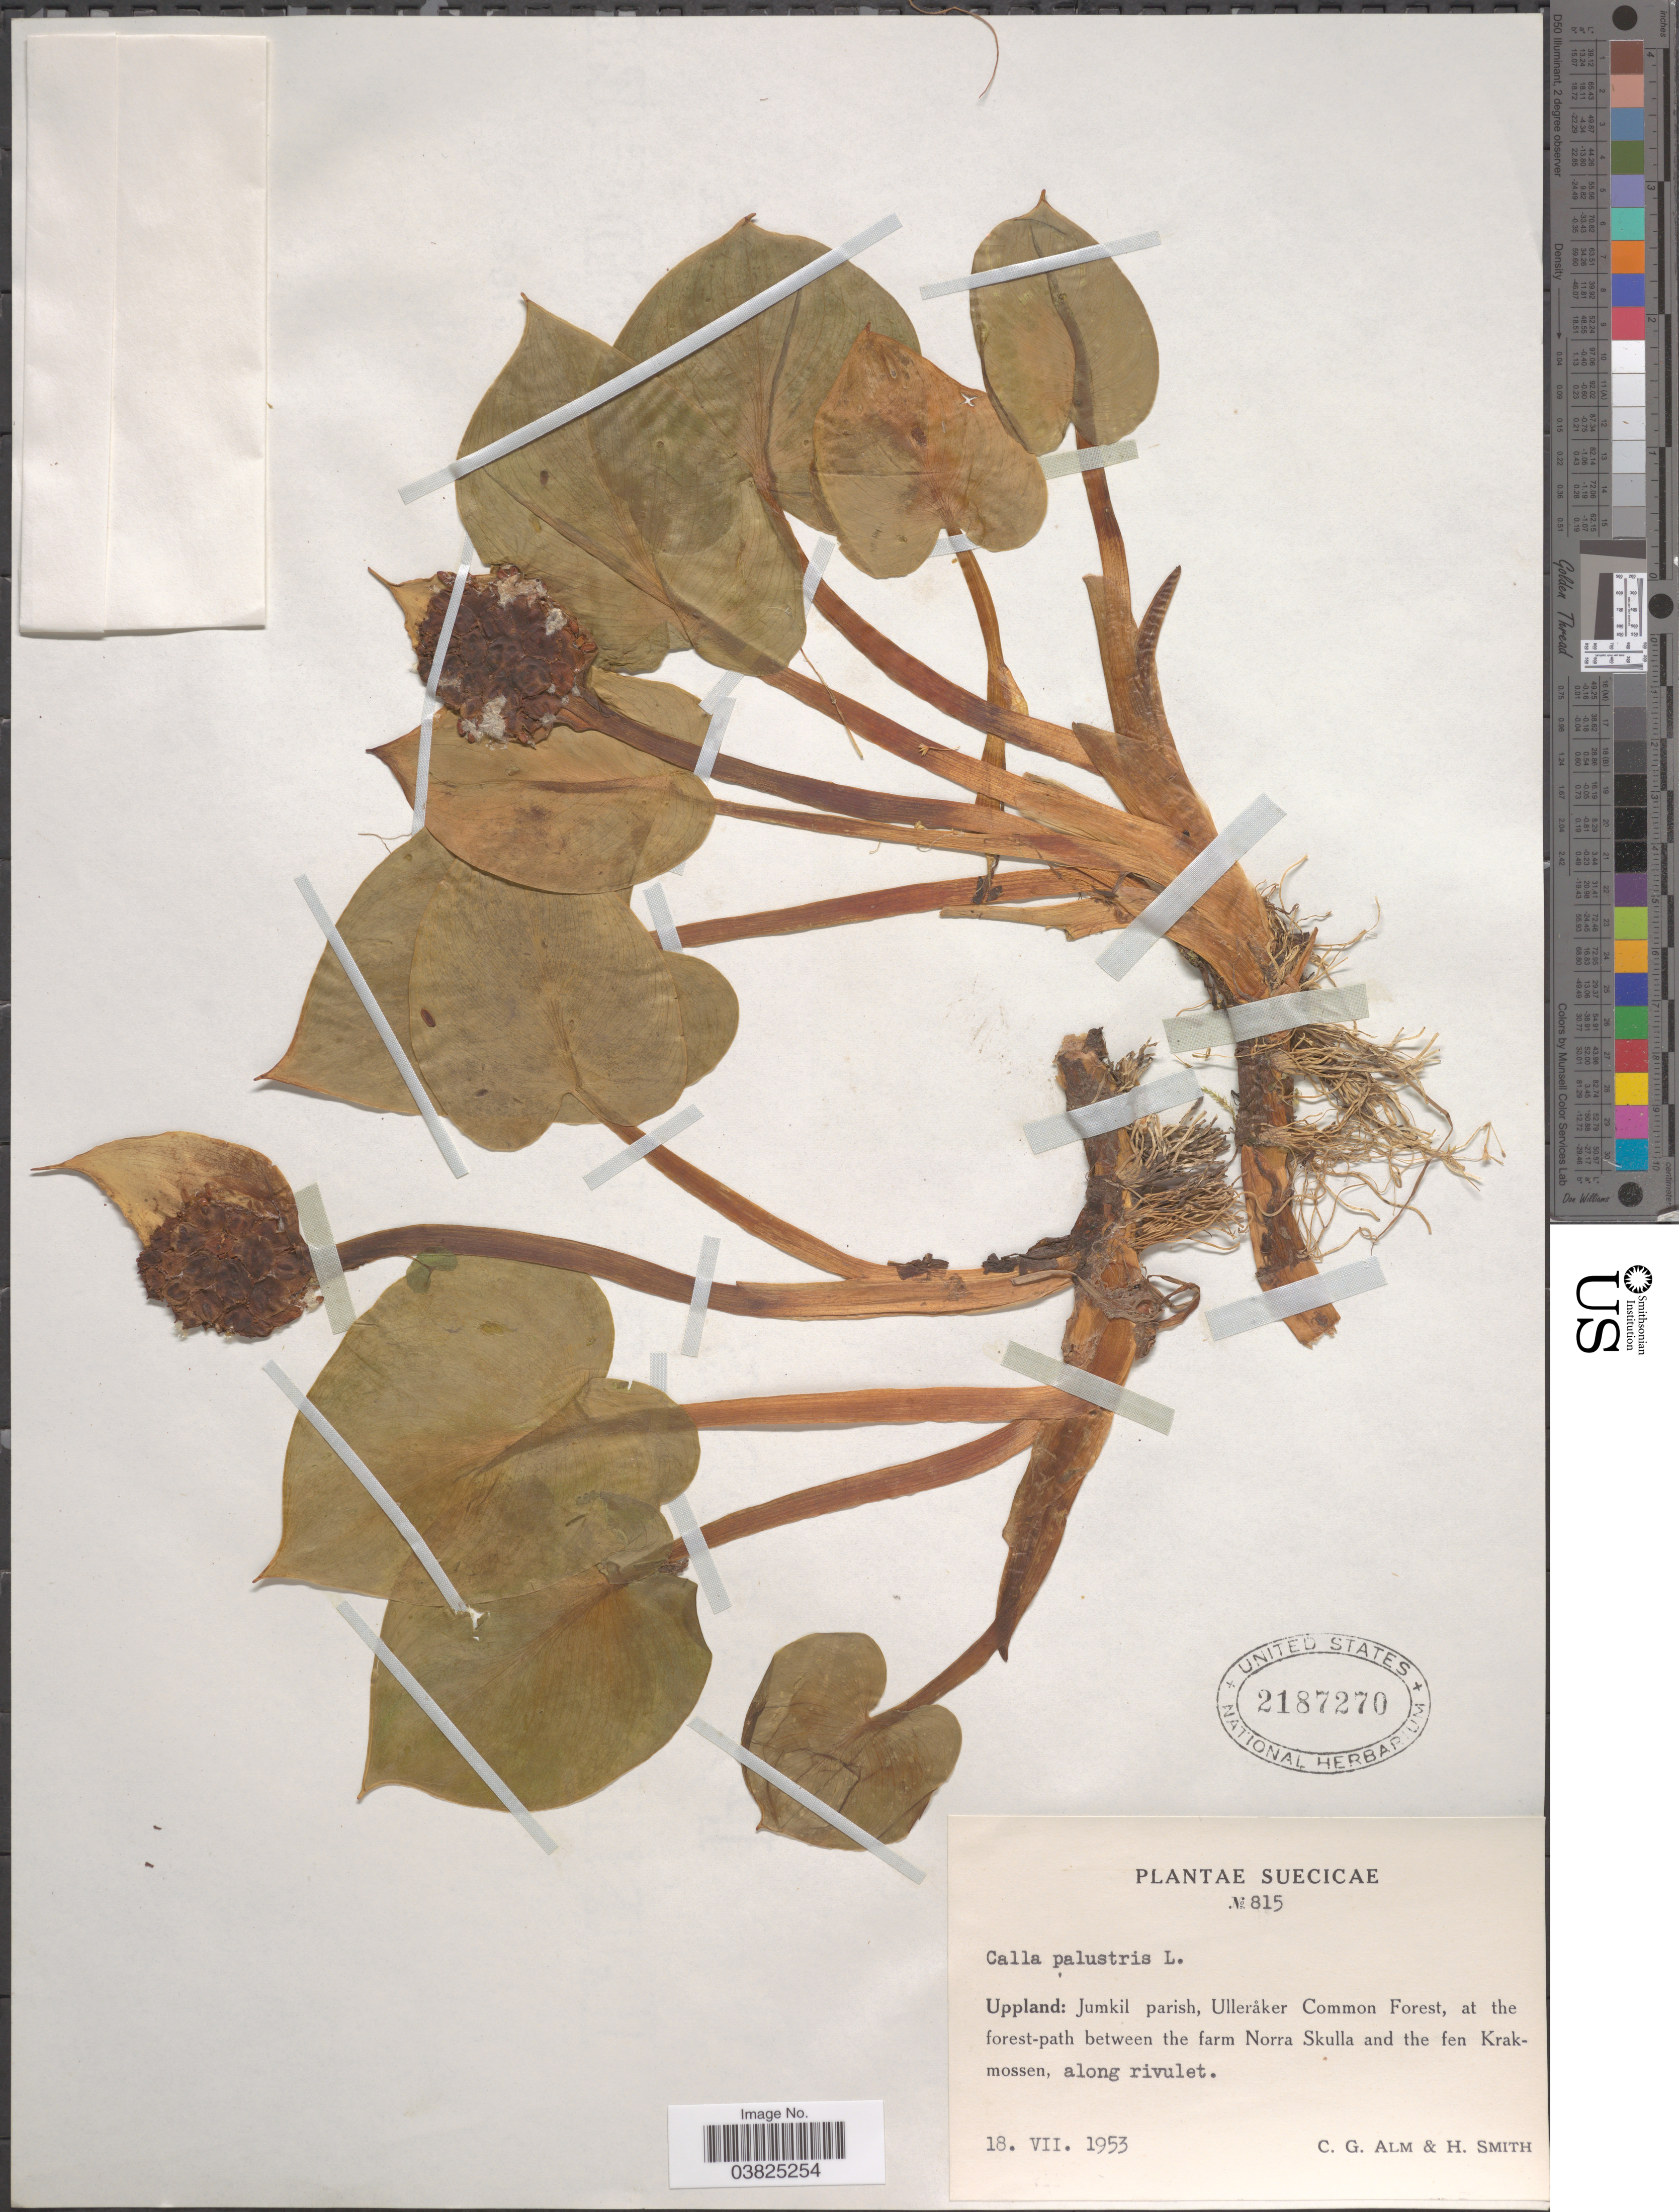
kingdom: Plantae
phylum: Tracheophyta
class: Liliopsida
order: Alismatales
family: Araceae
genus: Calla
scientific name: Calla palustris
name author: L.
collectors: C. Alm & H. Smith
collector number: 815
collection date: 1953-07-18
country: Sweden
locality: Uppland: Jumkil parish, Ulleråker Common Forest, at the forest-path between the farm Norra Skulla and the fen Krakmossen, along rivulet.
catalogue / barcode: US 2187270